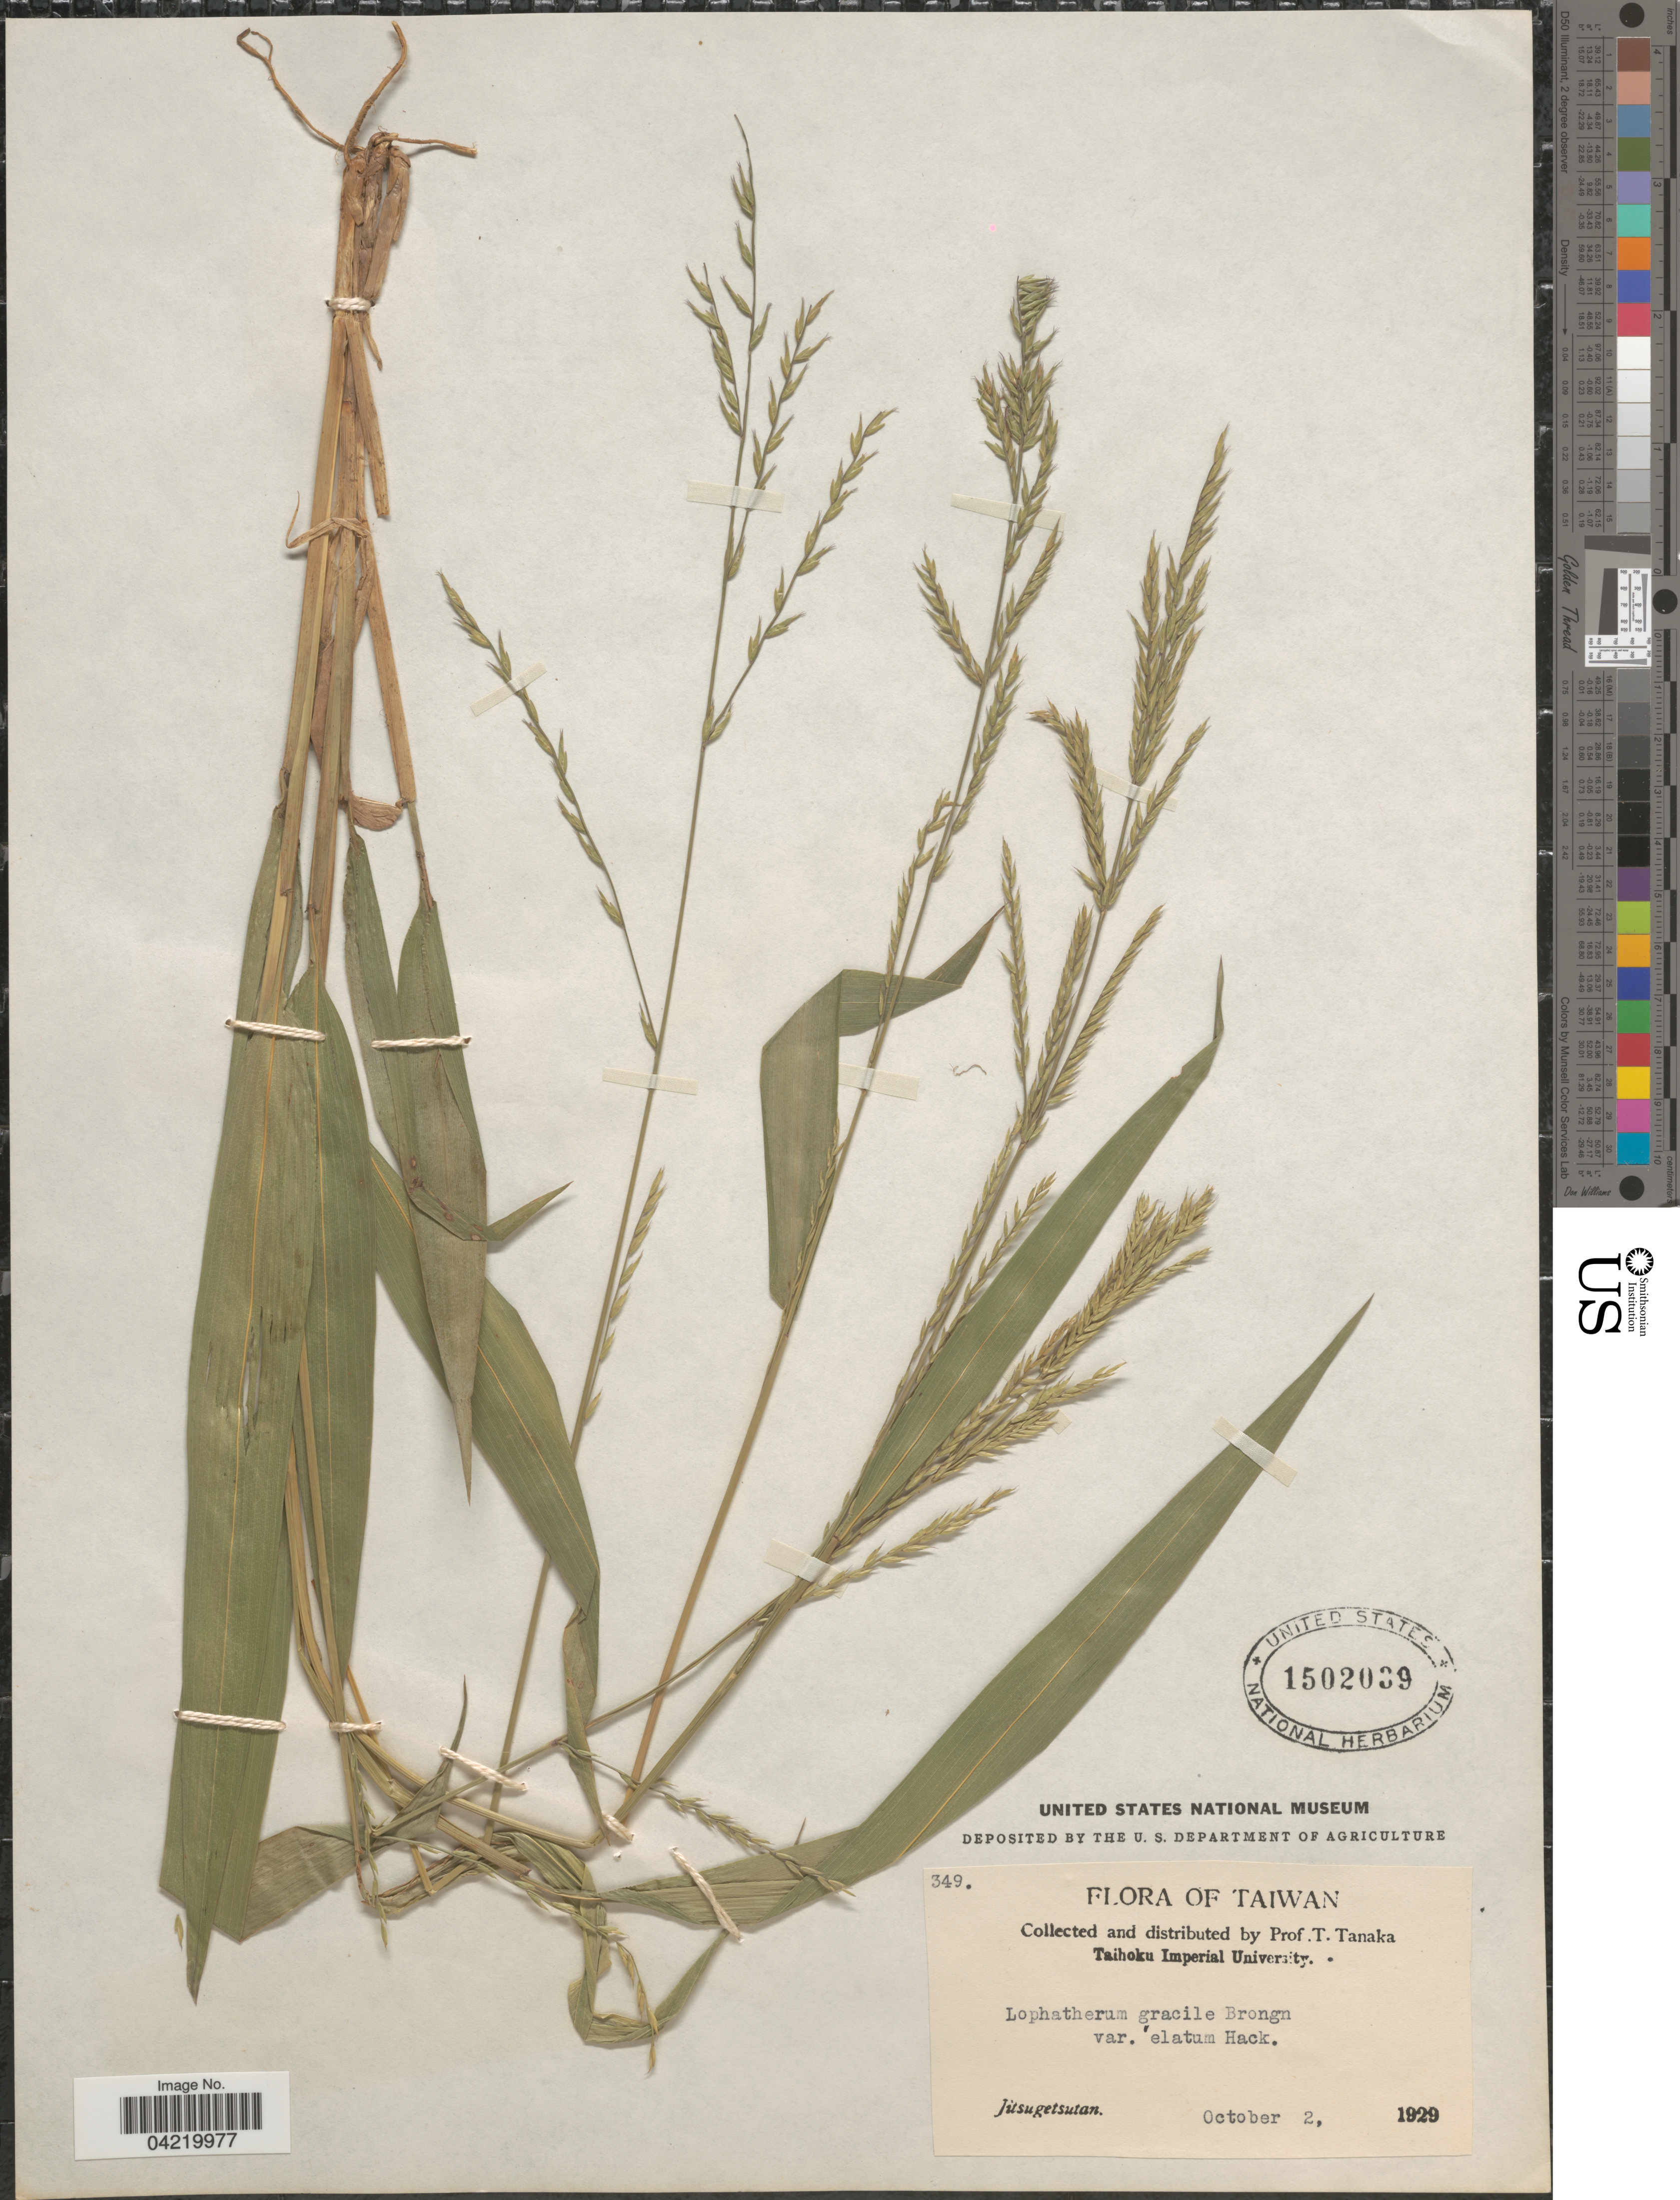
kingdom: Plantae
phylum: Tracheophyta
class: Liliopsida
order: Poales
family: Poaceae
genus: Lophatherum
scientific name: Lophatherum gracile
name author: Brongn.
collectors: T. Tanaka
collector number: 349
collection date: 1929-10-02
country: Taiwan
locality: Jitsugetsutan.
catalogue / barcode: US 1502039